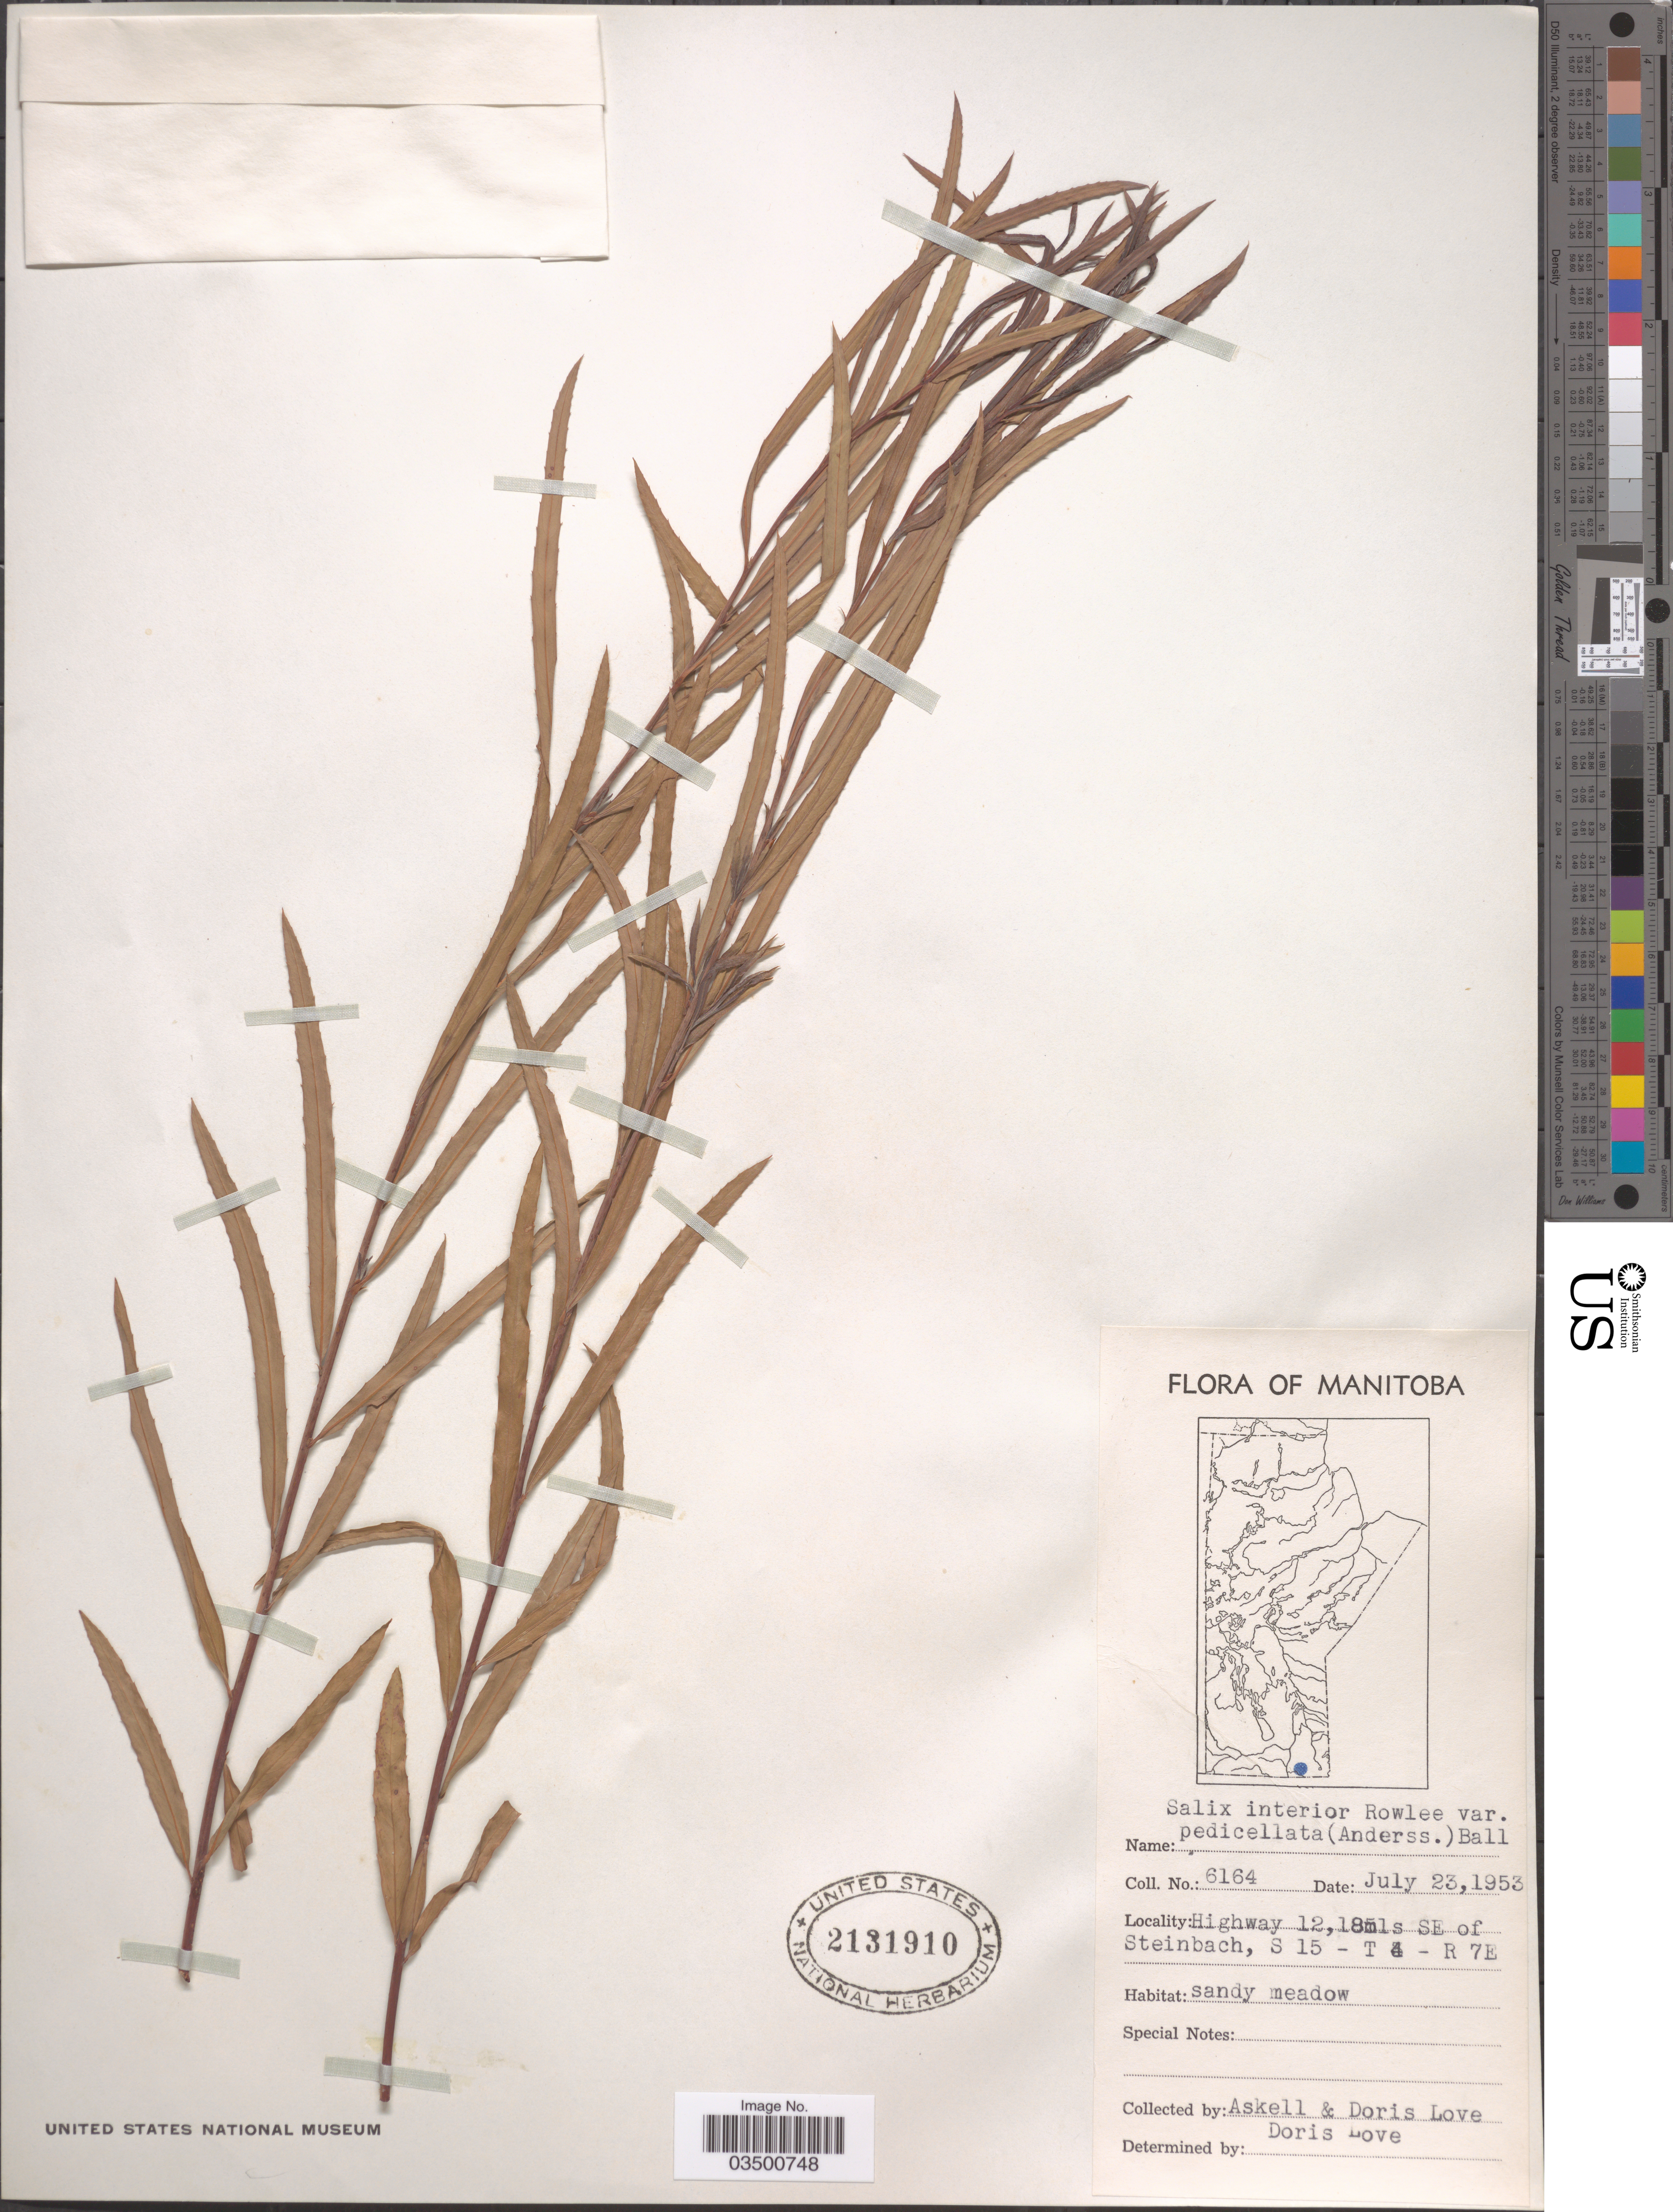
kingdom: Plantae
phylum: Tracheophyta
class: Magnoliopsida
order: Malpighiales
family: Salicaceae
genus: Salix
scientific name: Salix interior var. pedicellata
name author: (Andersson) C.R. Ball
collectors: Á. Löve & D. Löve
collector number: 6164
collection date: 1953-07-23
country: Canada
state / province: Manitoba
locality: Highway 12, 18mls SE of Steinbach, S 15 - T 4 - R 7 E.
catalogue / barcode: US 2131910